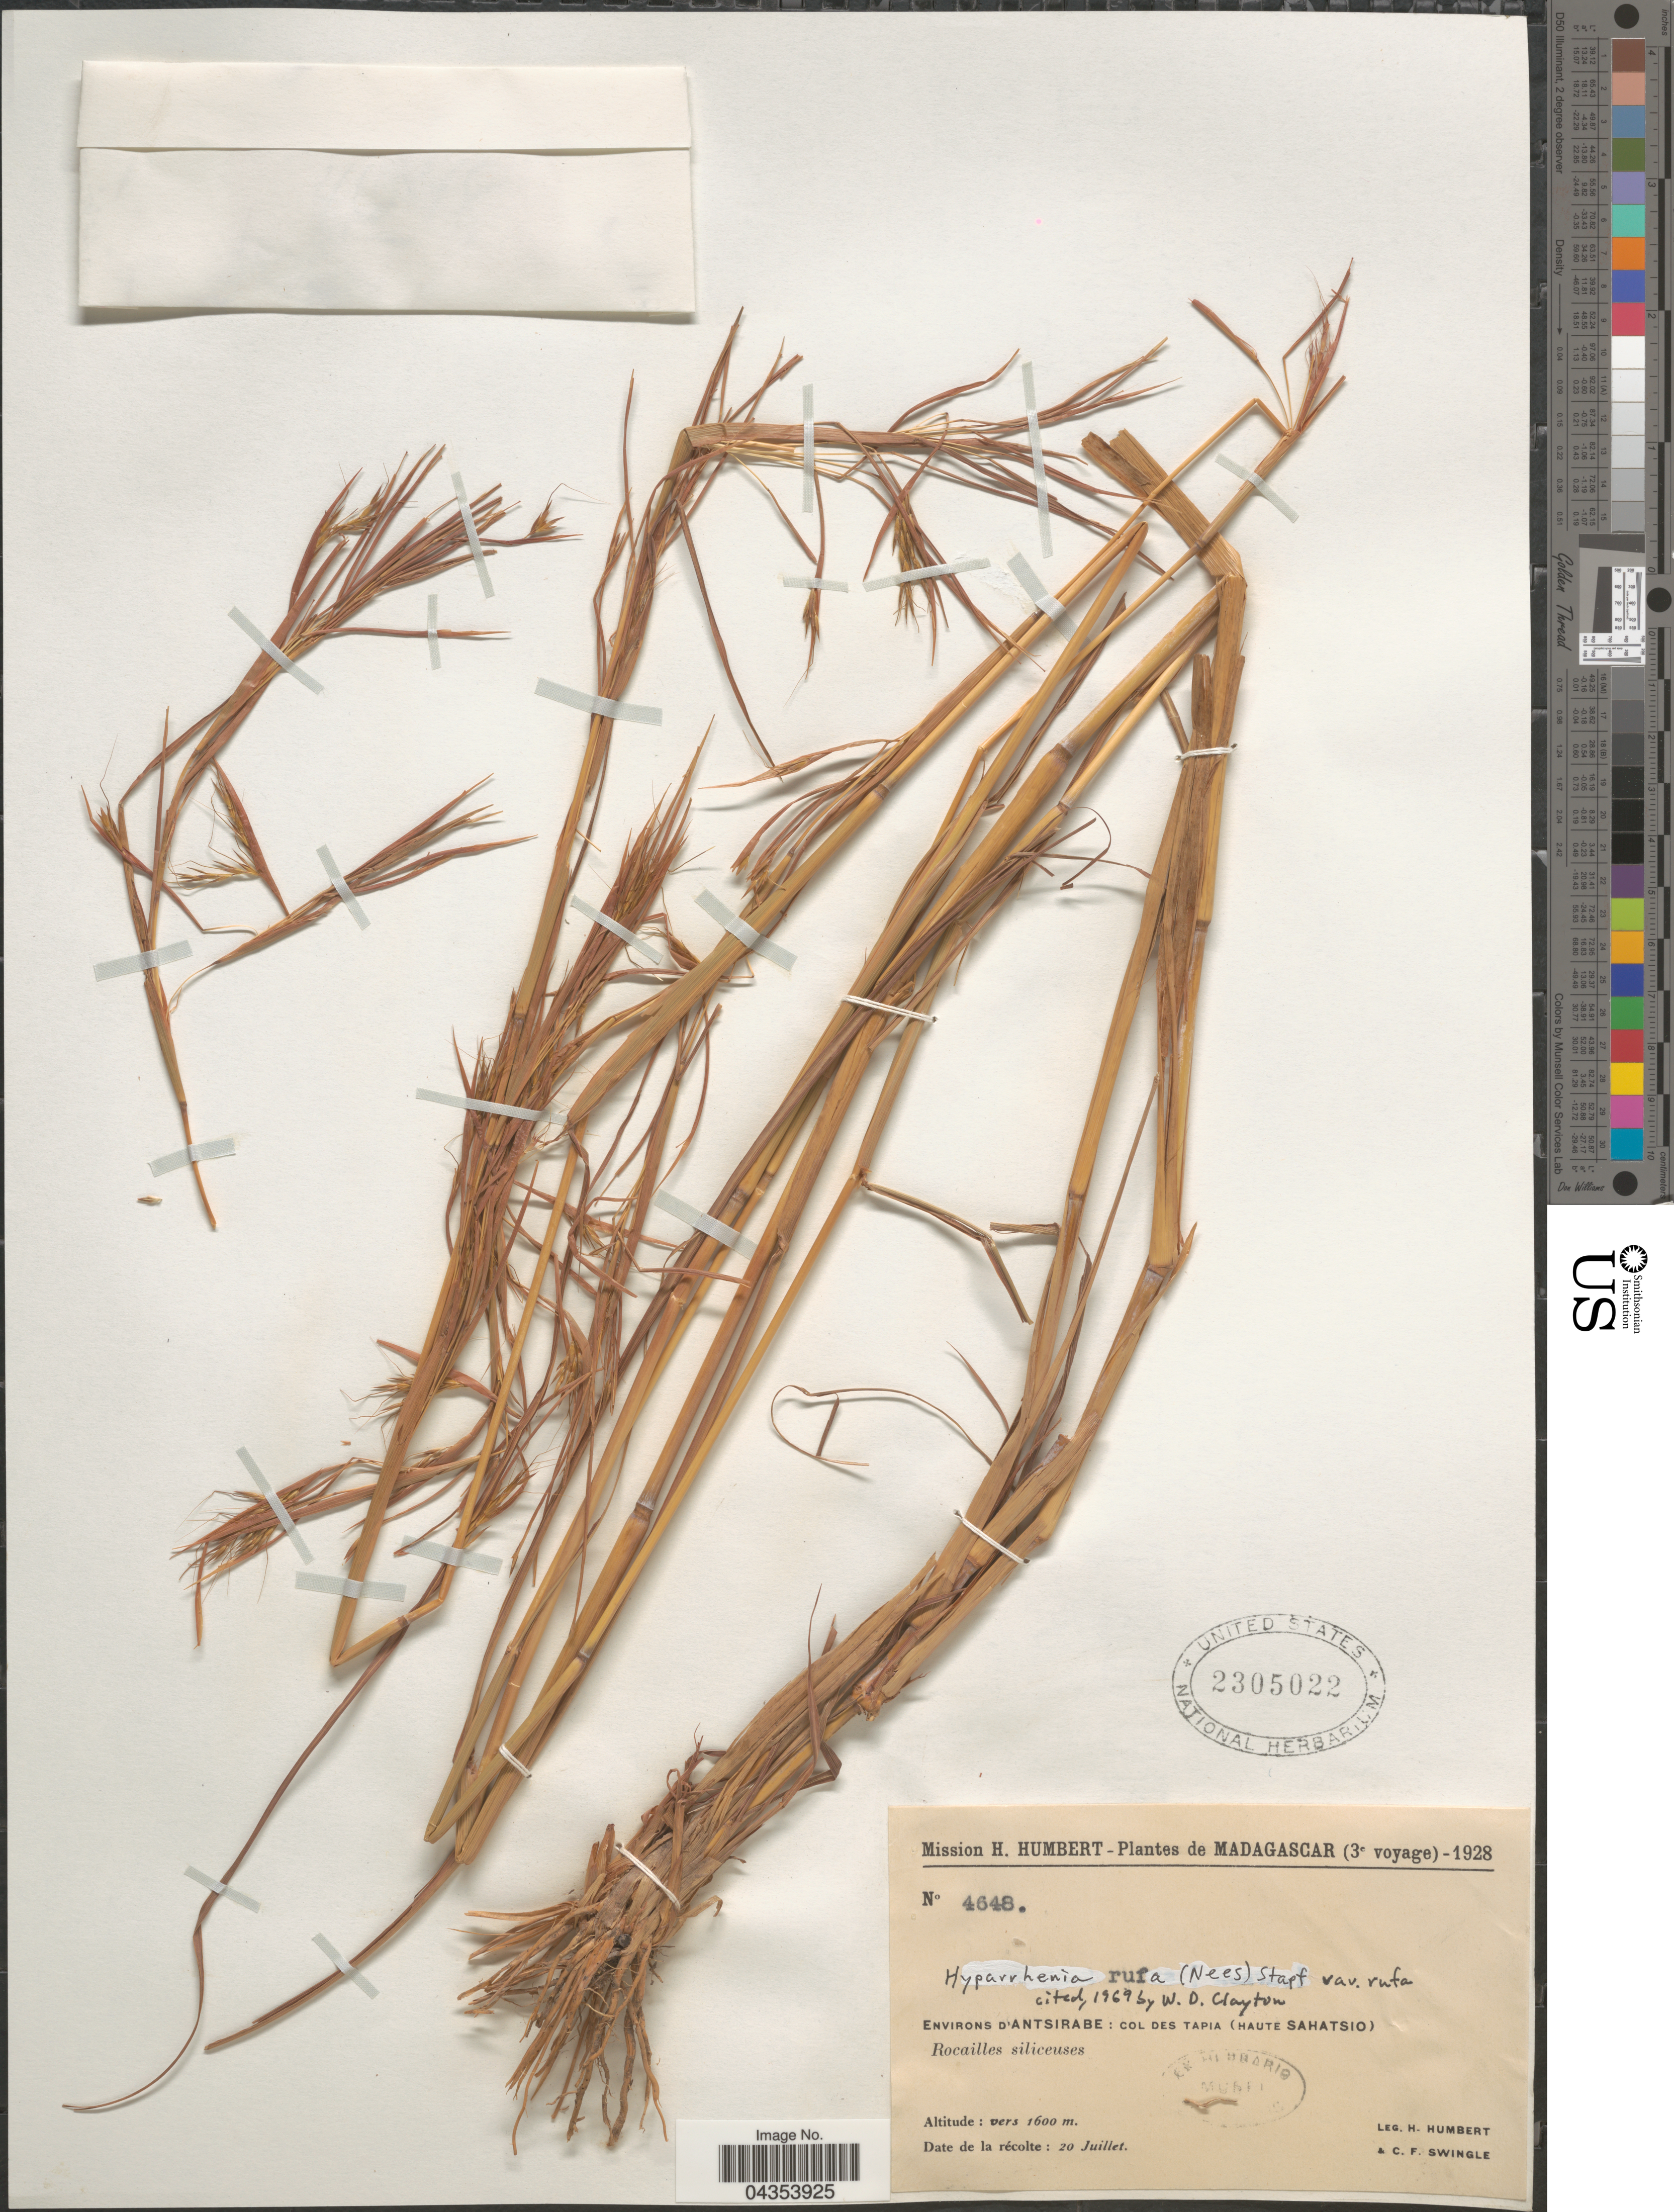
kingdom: Plantae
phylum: Tracheophyta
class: Liliopsida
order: Poales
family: Poaceae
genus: Hyparrhenia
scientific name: Hyparrhenia rufa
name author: (Nees) Stapf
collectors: H. Humbert & C. Swingle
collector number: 4648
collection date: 1928-07-20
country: Madagascar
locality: (3e voyage) - 1928. Environs D'Antsirabe: Col Des Tapia (Haute Sahatsio). Rocailles siliceuses.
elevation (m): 1600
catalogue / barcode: US 2305022